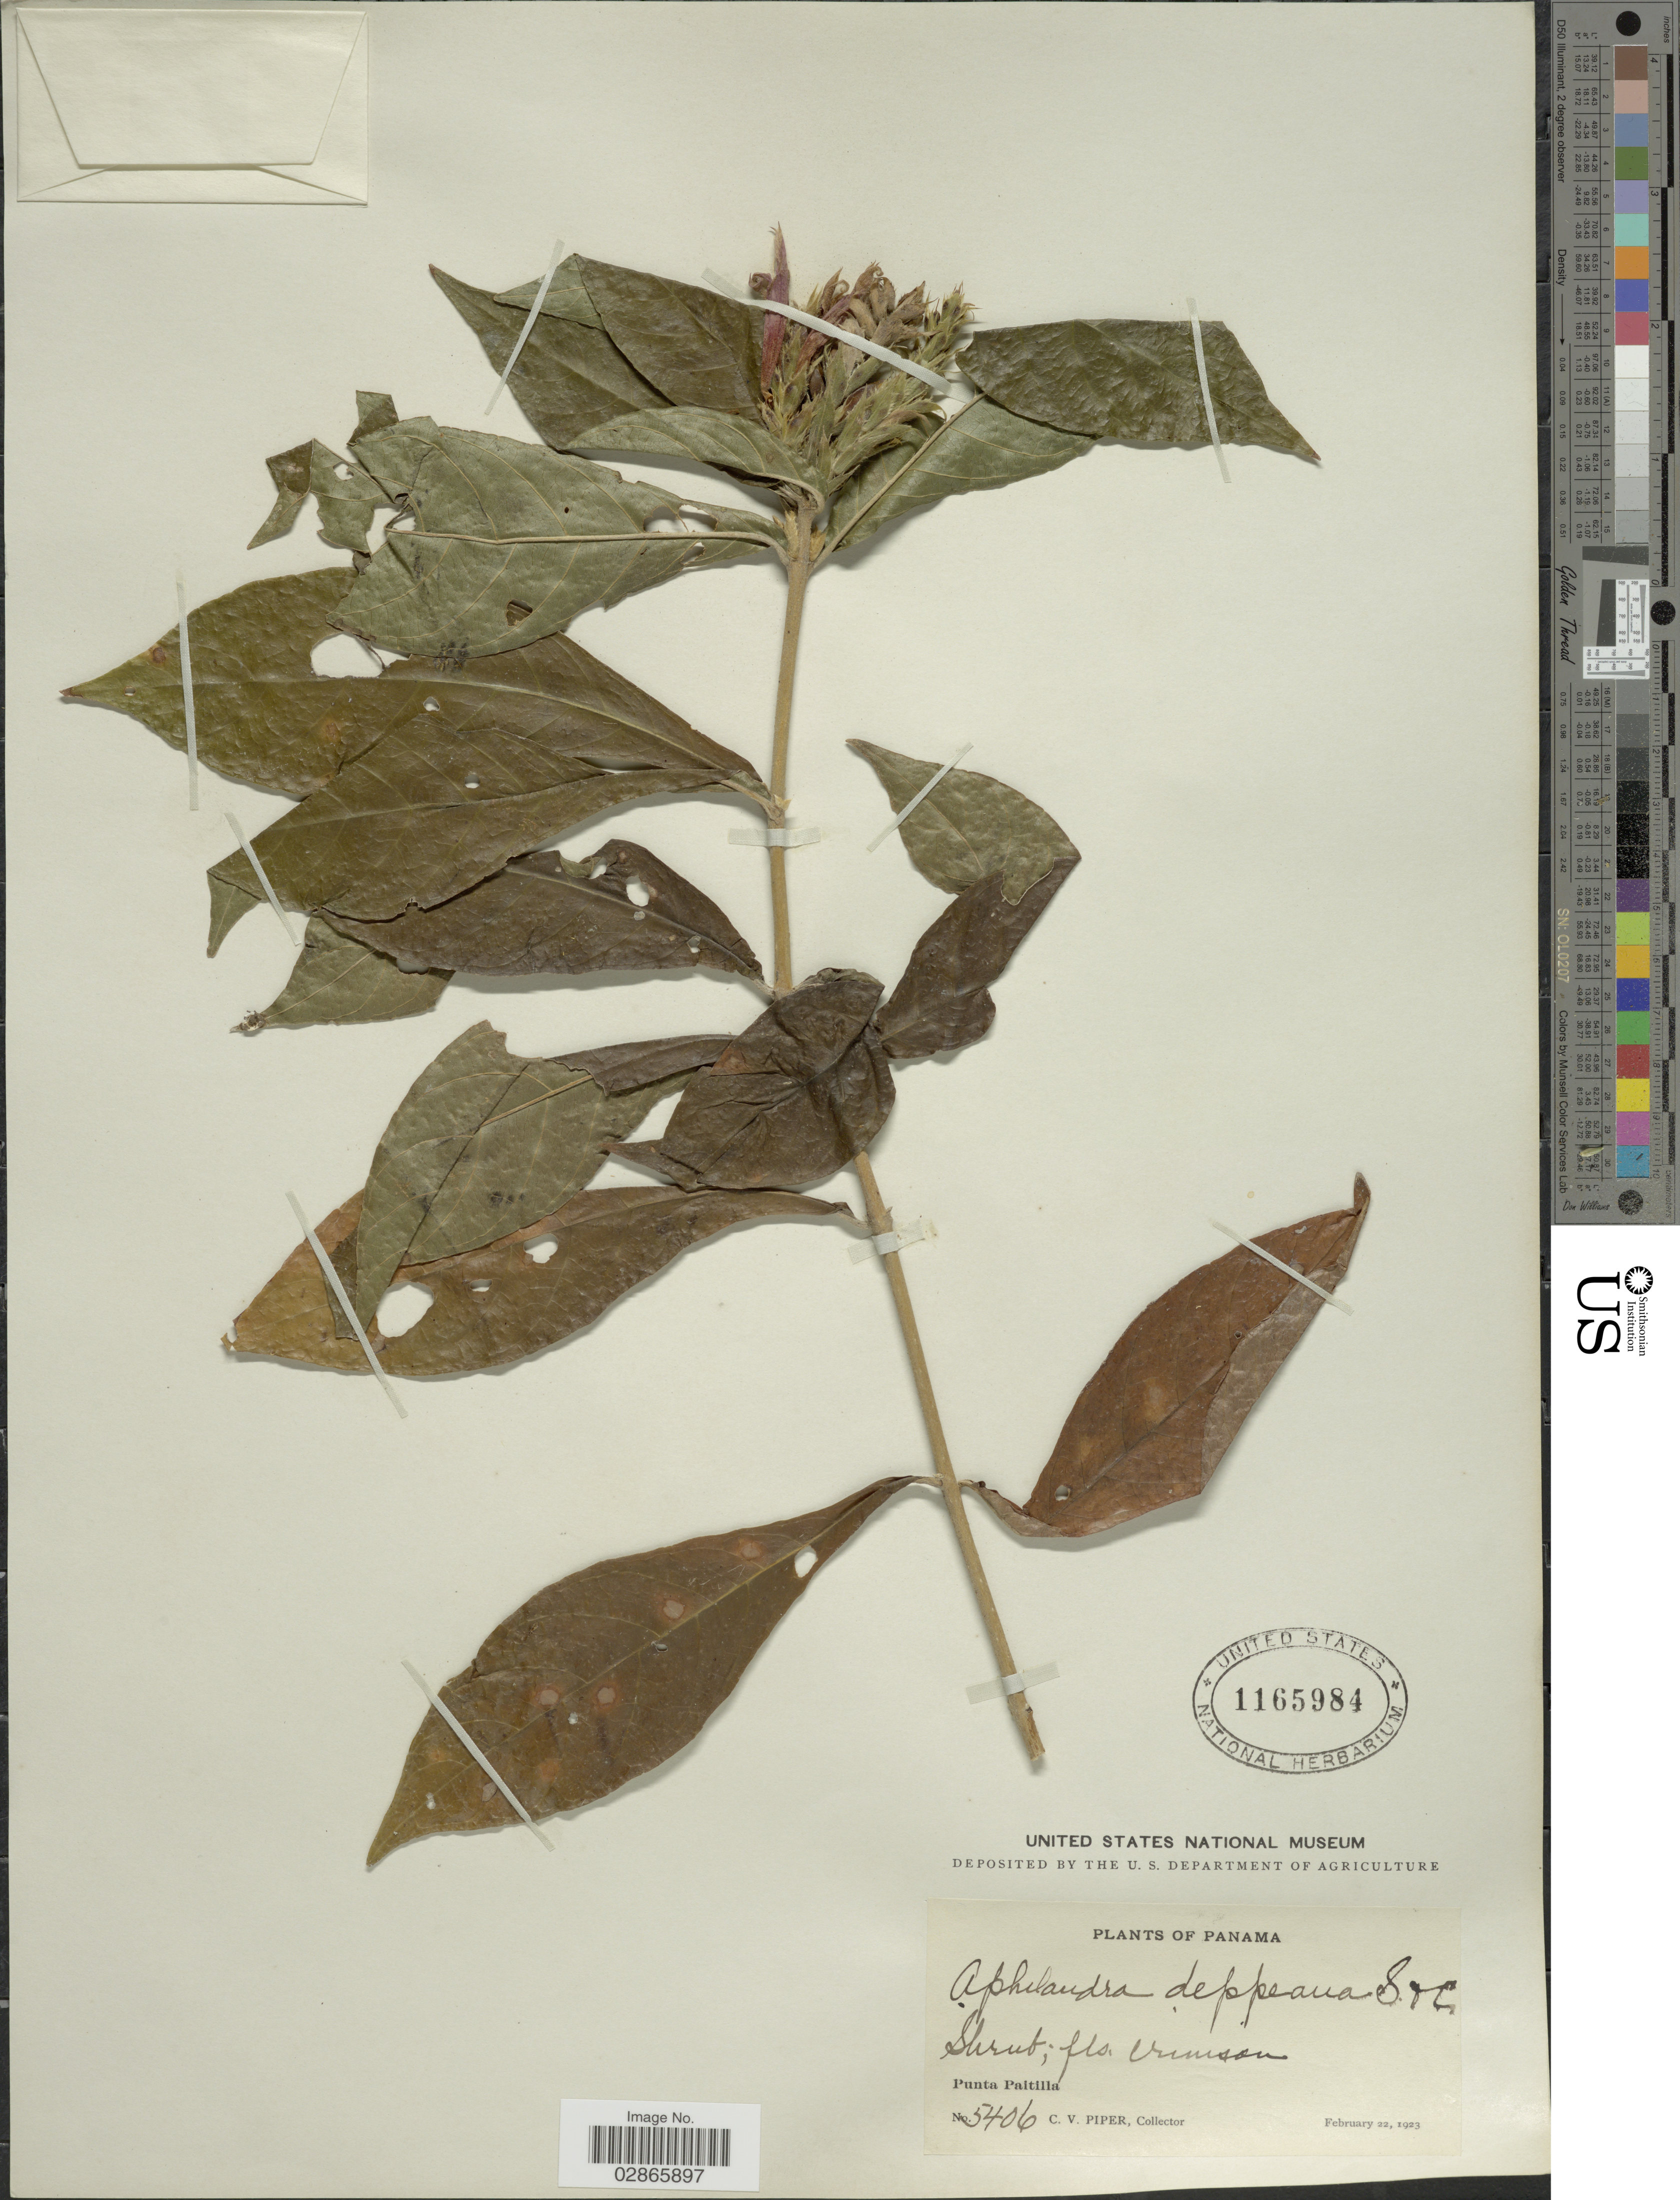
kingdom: Plantae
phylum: Tracheophyta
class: Magnoliopsida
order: Lamiales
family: Acanthaceae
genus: Aphelandra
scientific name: Aphelandra deppeana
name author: Schltdl. & Cham.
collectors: C. V. Piper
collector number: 5406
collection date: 1923-02-22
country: Panama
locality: Punta Paitilla.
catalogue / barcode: US 1165984